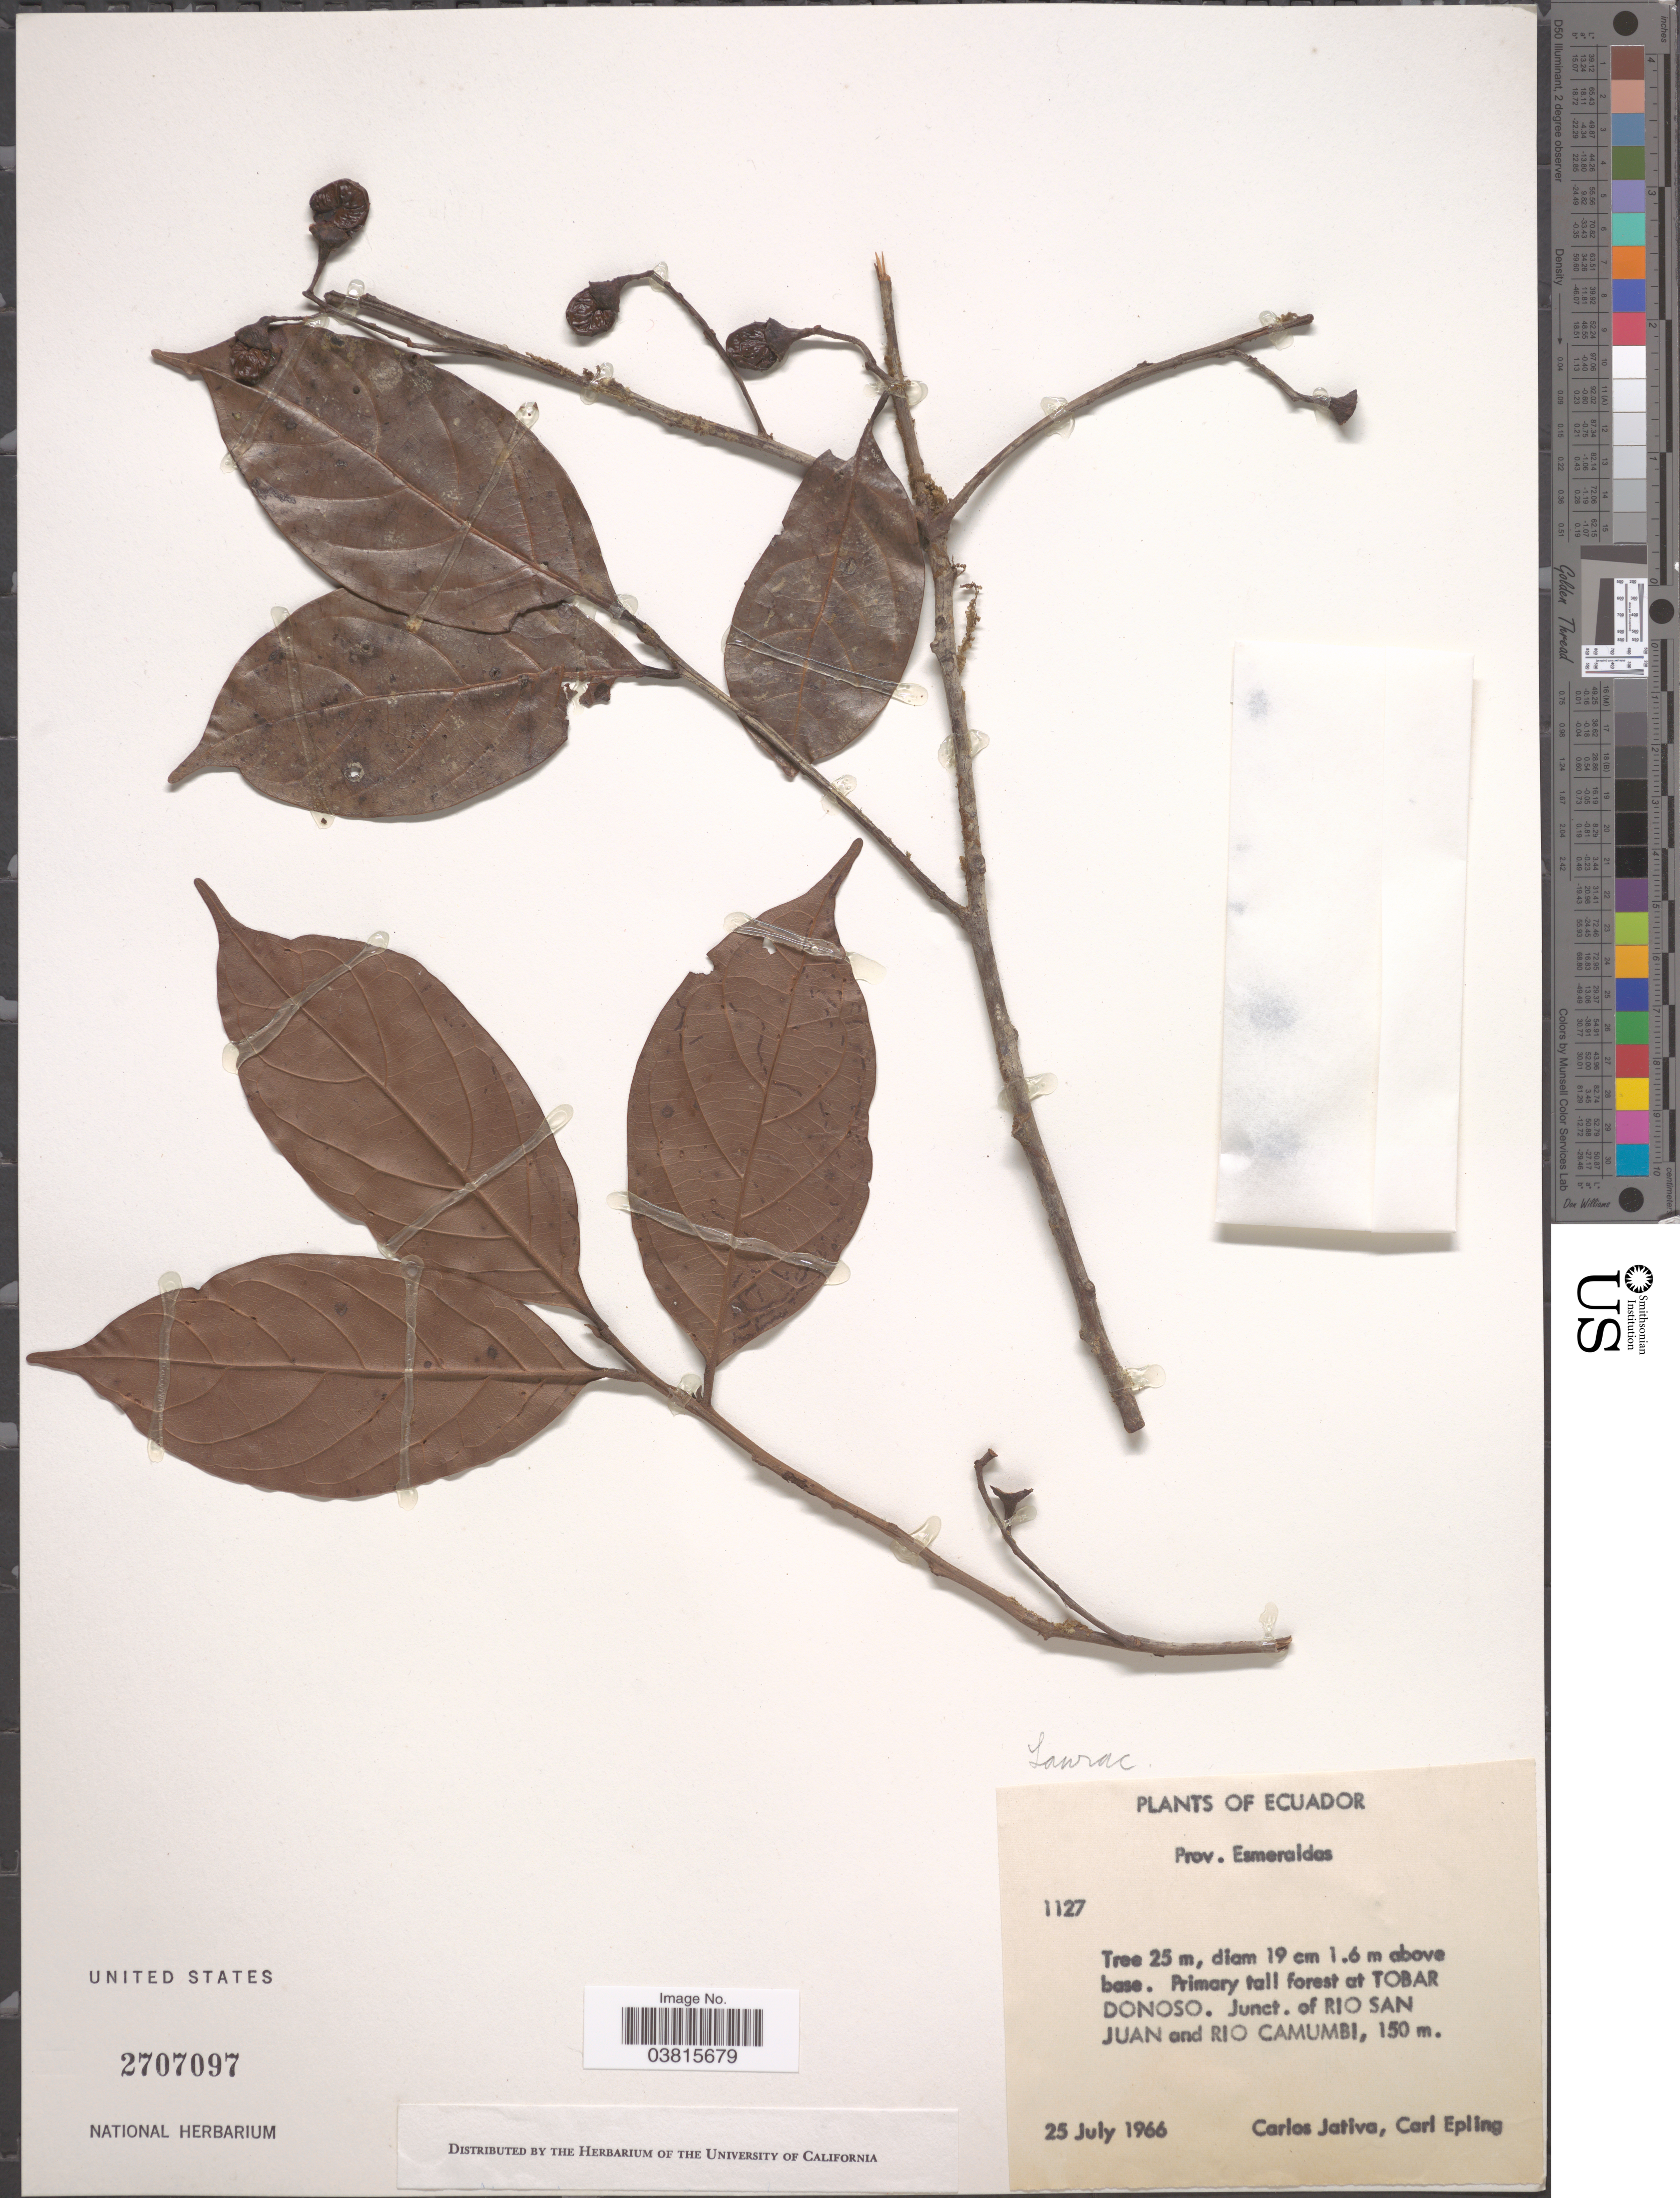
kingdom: Plantae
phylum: Tracheophyta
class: Magnoliopsida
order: Laurales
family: Lauraceae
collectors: C. D. Játiva & C. C. Epling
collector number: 1127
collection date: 1966-07-25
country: Ecuador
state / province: Esmeraldas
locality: Primary tall forest at Tobar Donoso. Junct. of Rio San Juan and Rio Camumbi.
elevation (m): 150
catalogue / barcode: US 2707097